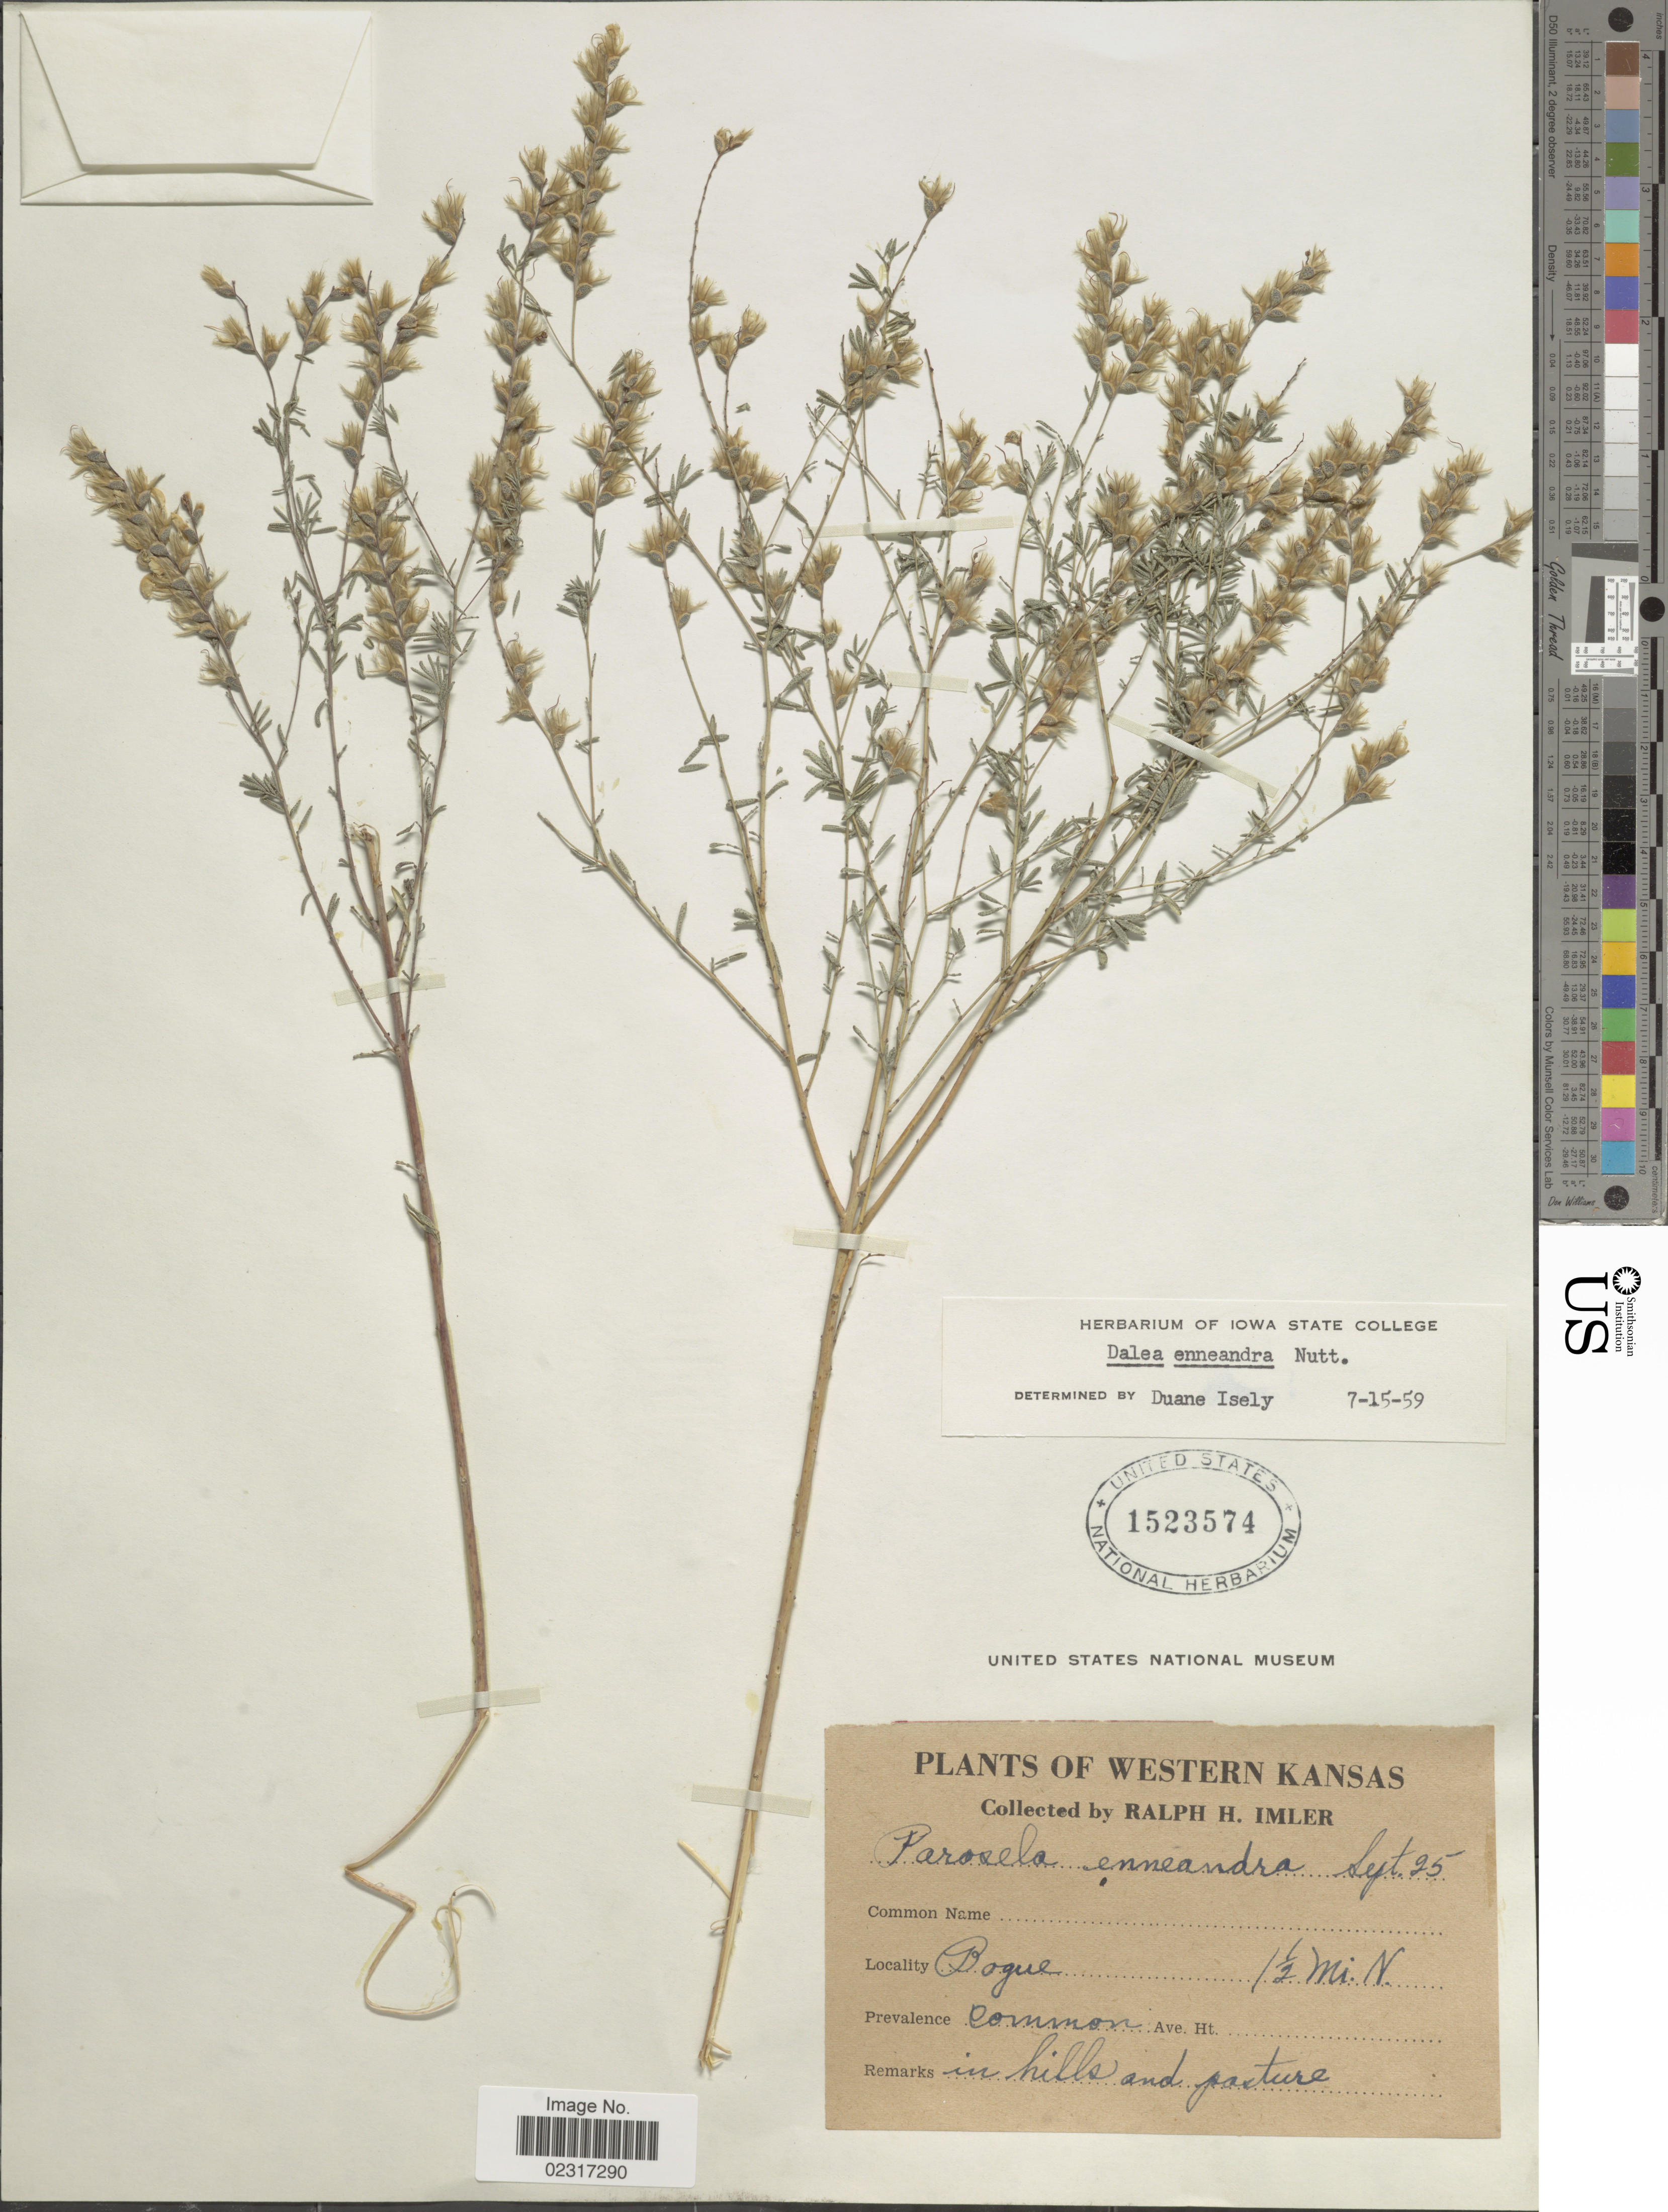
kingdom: Plantae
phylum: Tracheophyta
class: Magnoliopsida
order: Fabales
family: Fabaceae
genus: Dalea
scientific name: Dalea enneandra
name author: Nutt.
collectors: R. Imler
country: United States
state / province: Kansas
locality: Western Kansas, Bogue 1½ mi, N.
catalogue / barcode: US 1523574